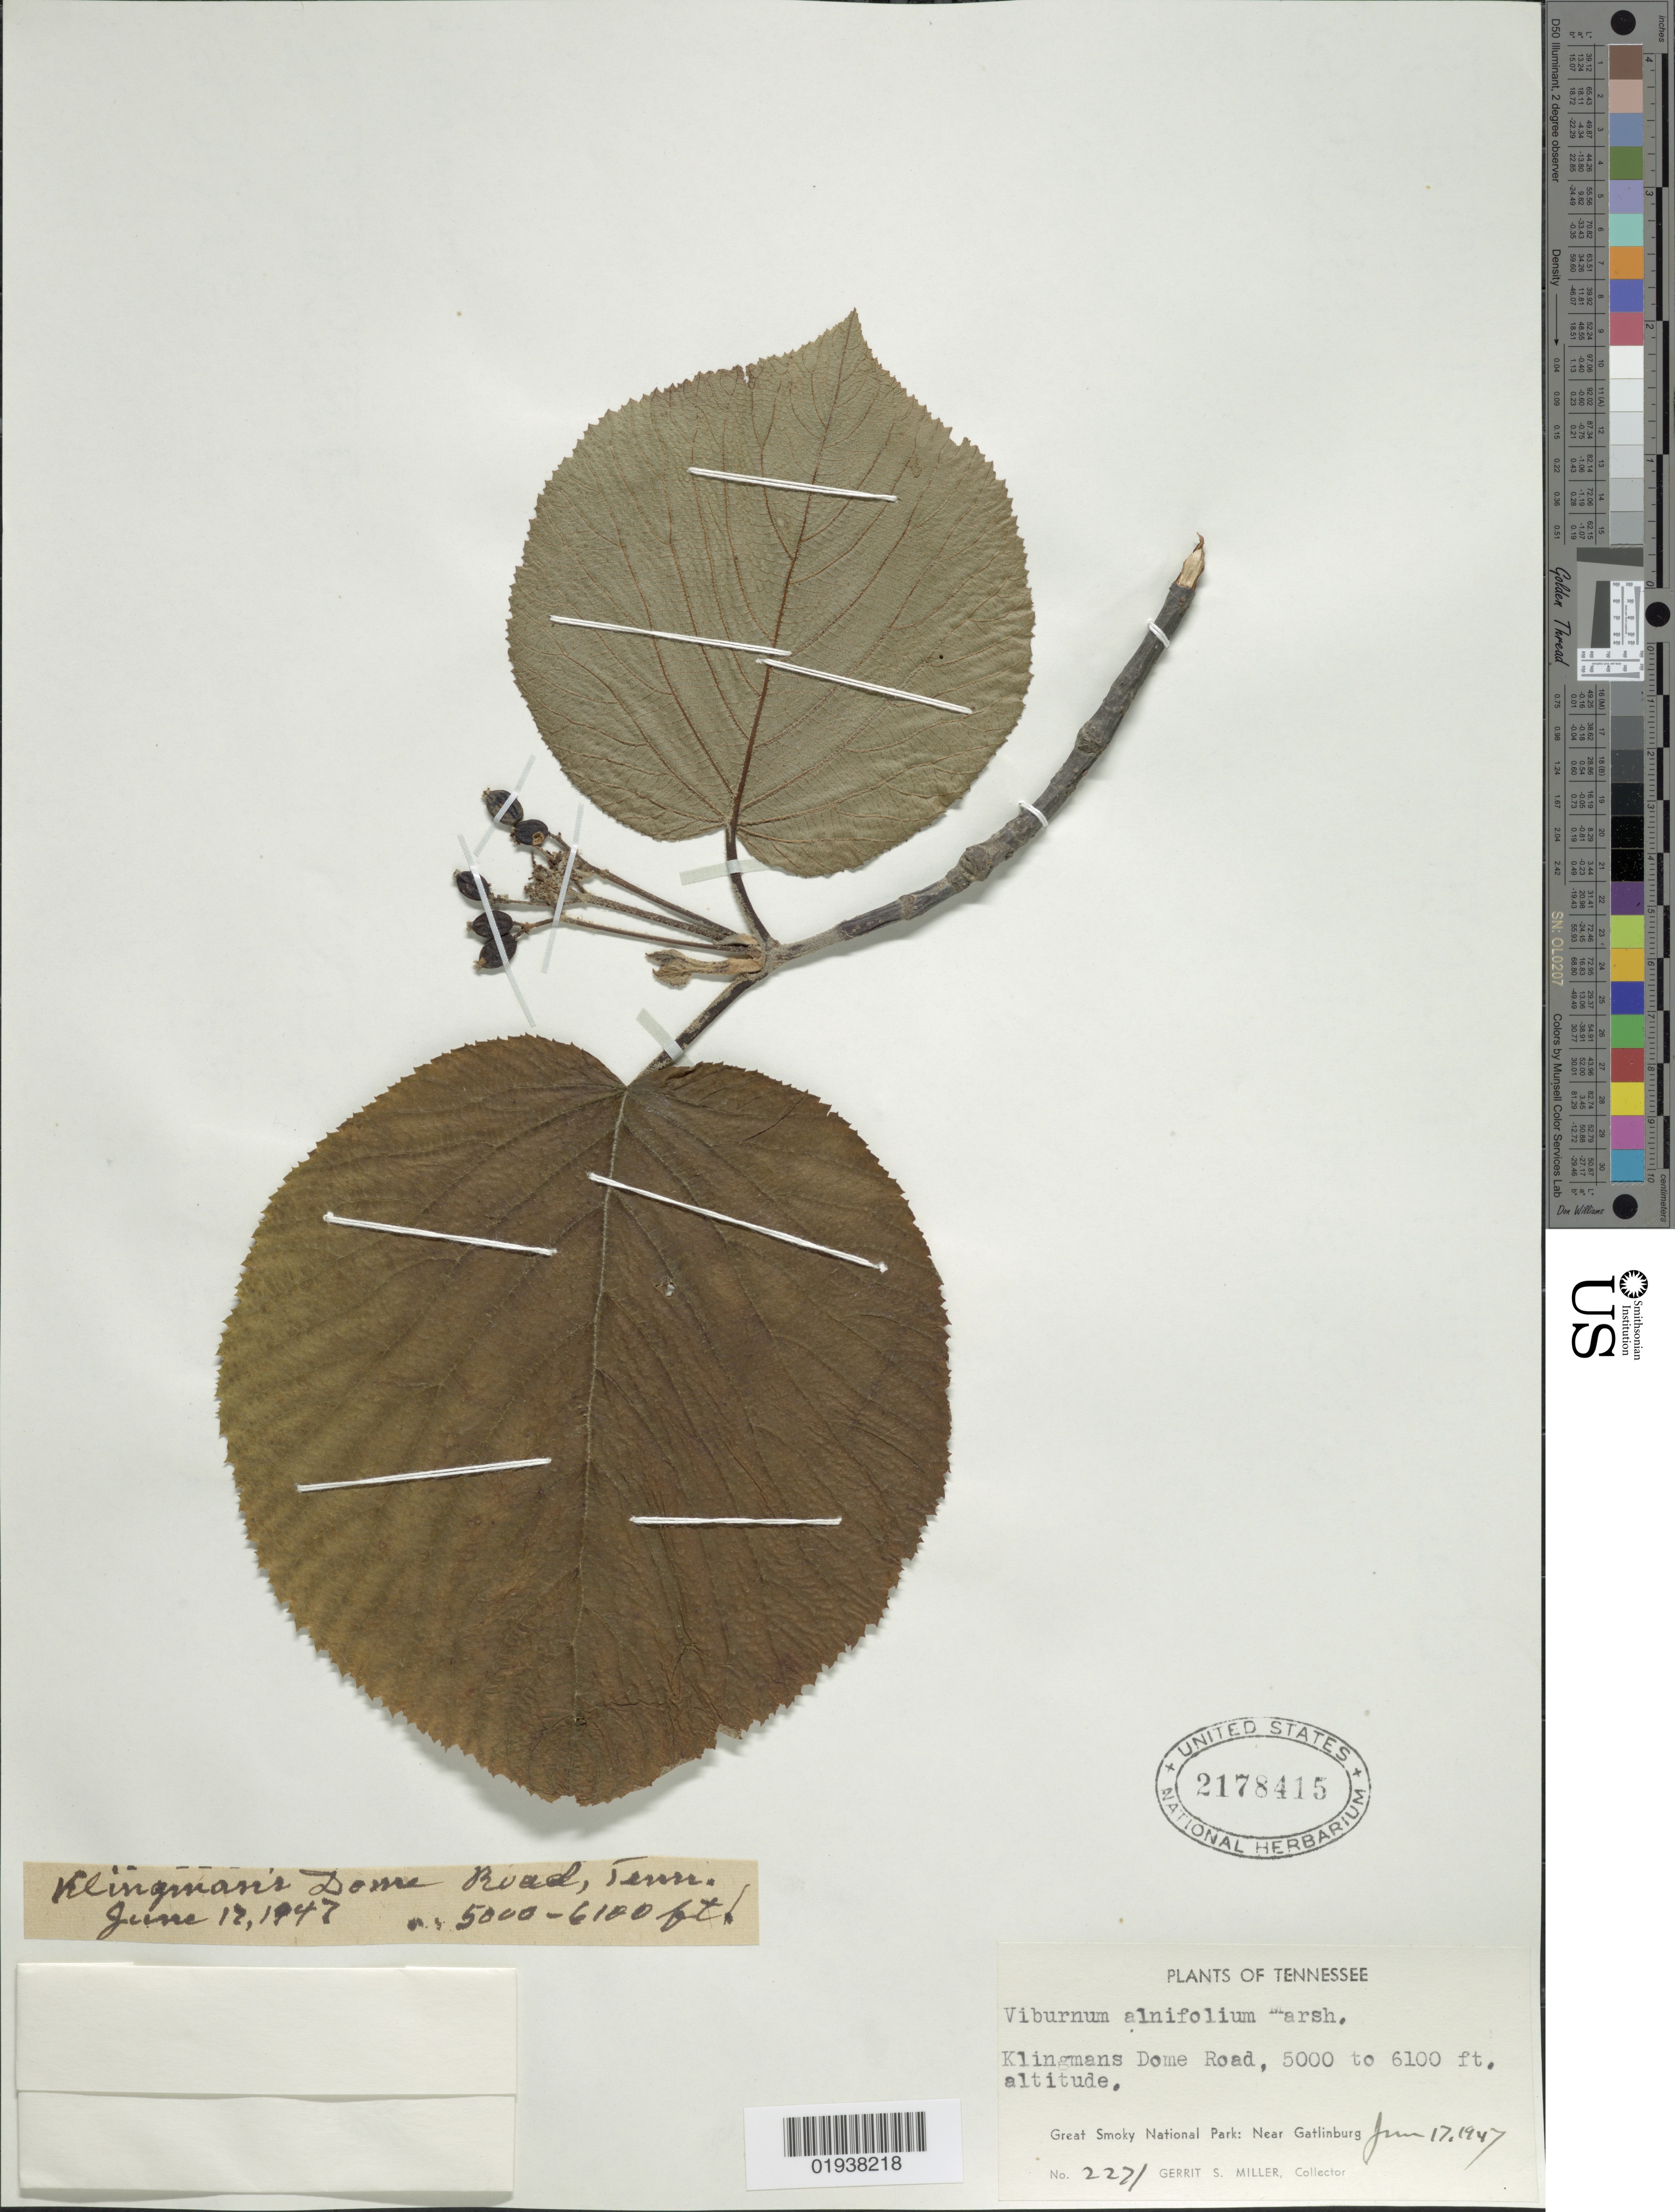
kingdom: Plantae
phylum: Tracheophyta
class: Magnoliopsida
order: Dipsacales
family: Viburnaceae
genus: Viburnum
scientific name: Viburnum alnifolium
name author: Marshall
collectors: G. S. Miller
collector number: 2271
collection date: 1947-06-17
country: United States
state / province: Tennessee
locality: Klingmans Dome Road. Great Smoky National Park: Near Gatlinburg.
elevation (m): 1524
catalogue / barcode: US 2178415